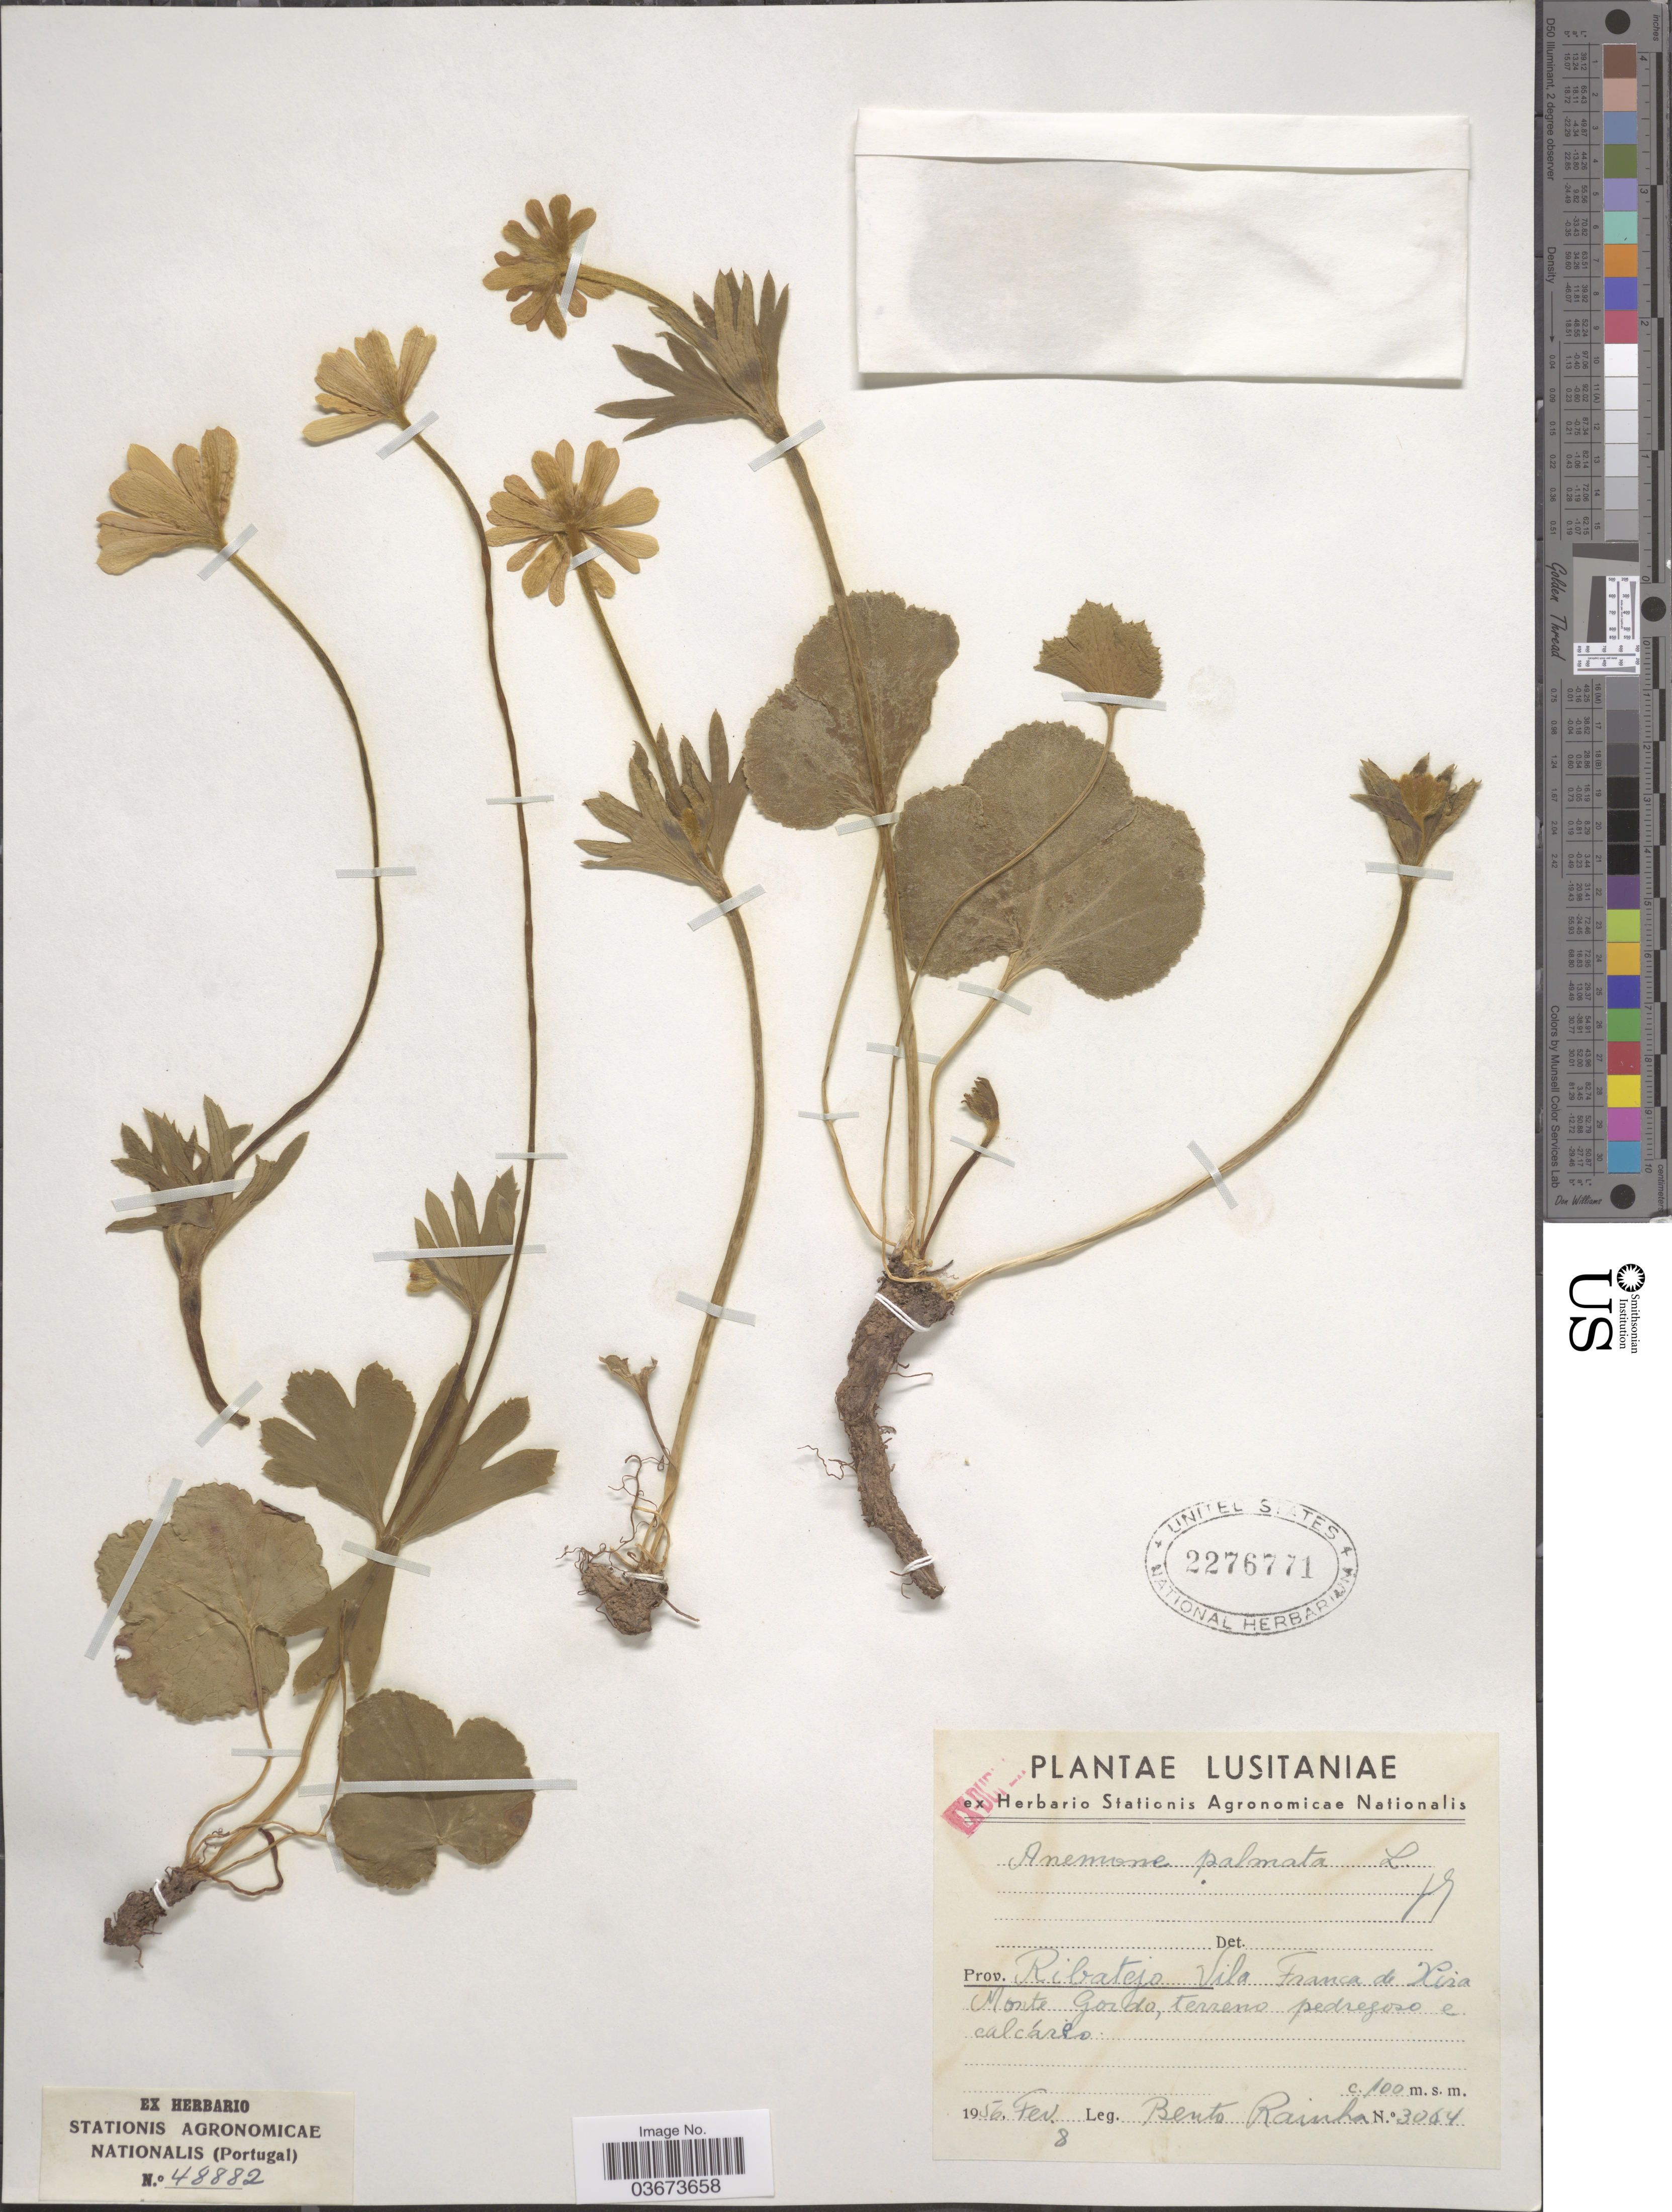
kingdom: Plantae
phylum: Tracheophyta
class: Magnoliopsida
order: Ranunculales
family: Ranunculaceae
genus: Anemone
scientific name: Anemone palmata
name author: L.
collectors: B. Rainha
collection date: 1956-02-08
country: Portugal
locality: Lusitaniae. Prov. Ribatejo Vila Franca de Xira Monte Gordo, terreno pedregoso e calcáreo.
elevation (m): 100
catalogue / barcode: US 2276771